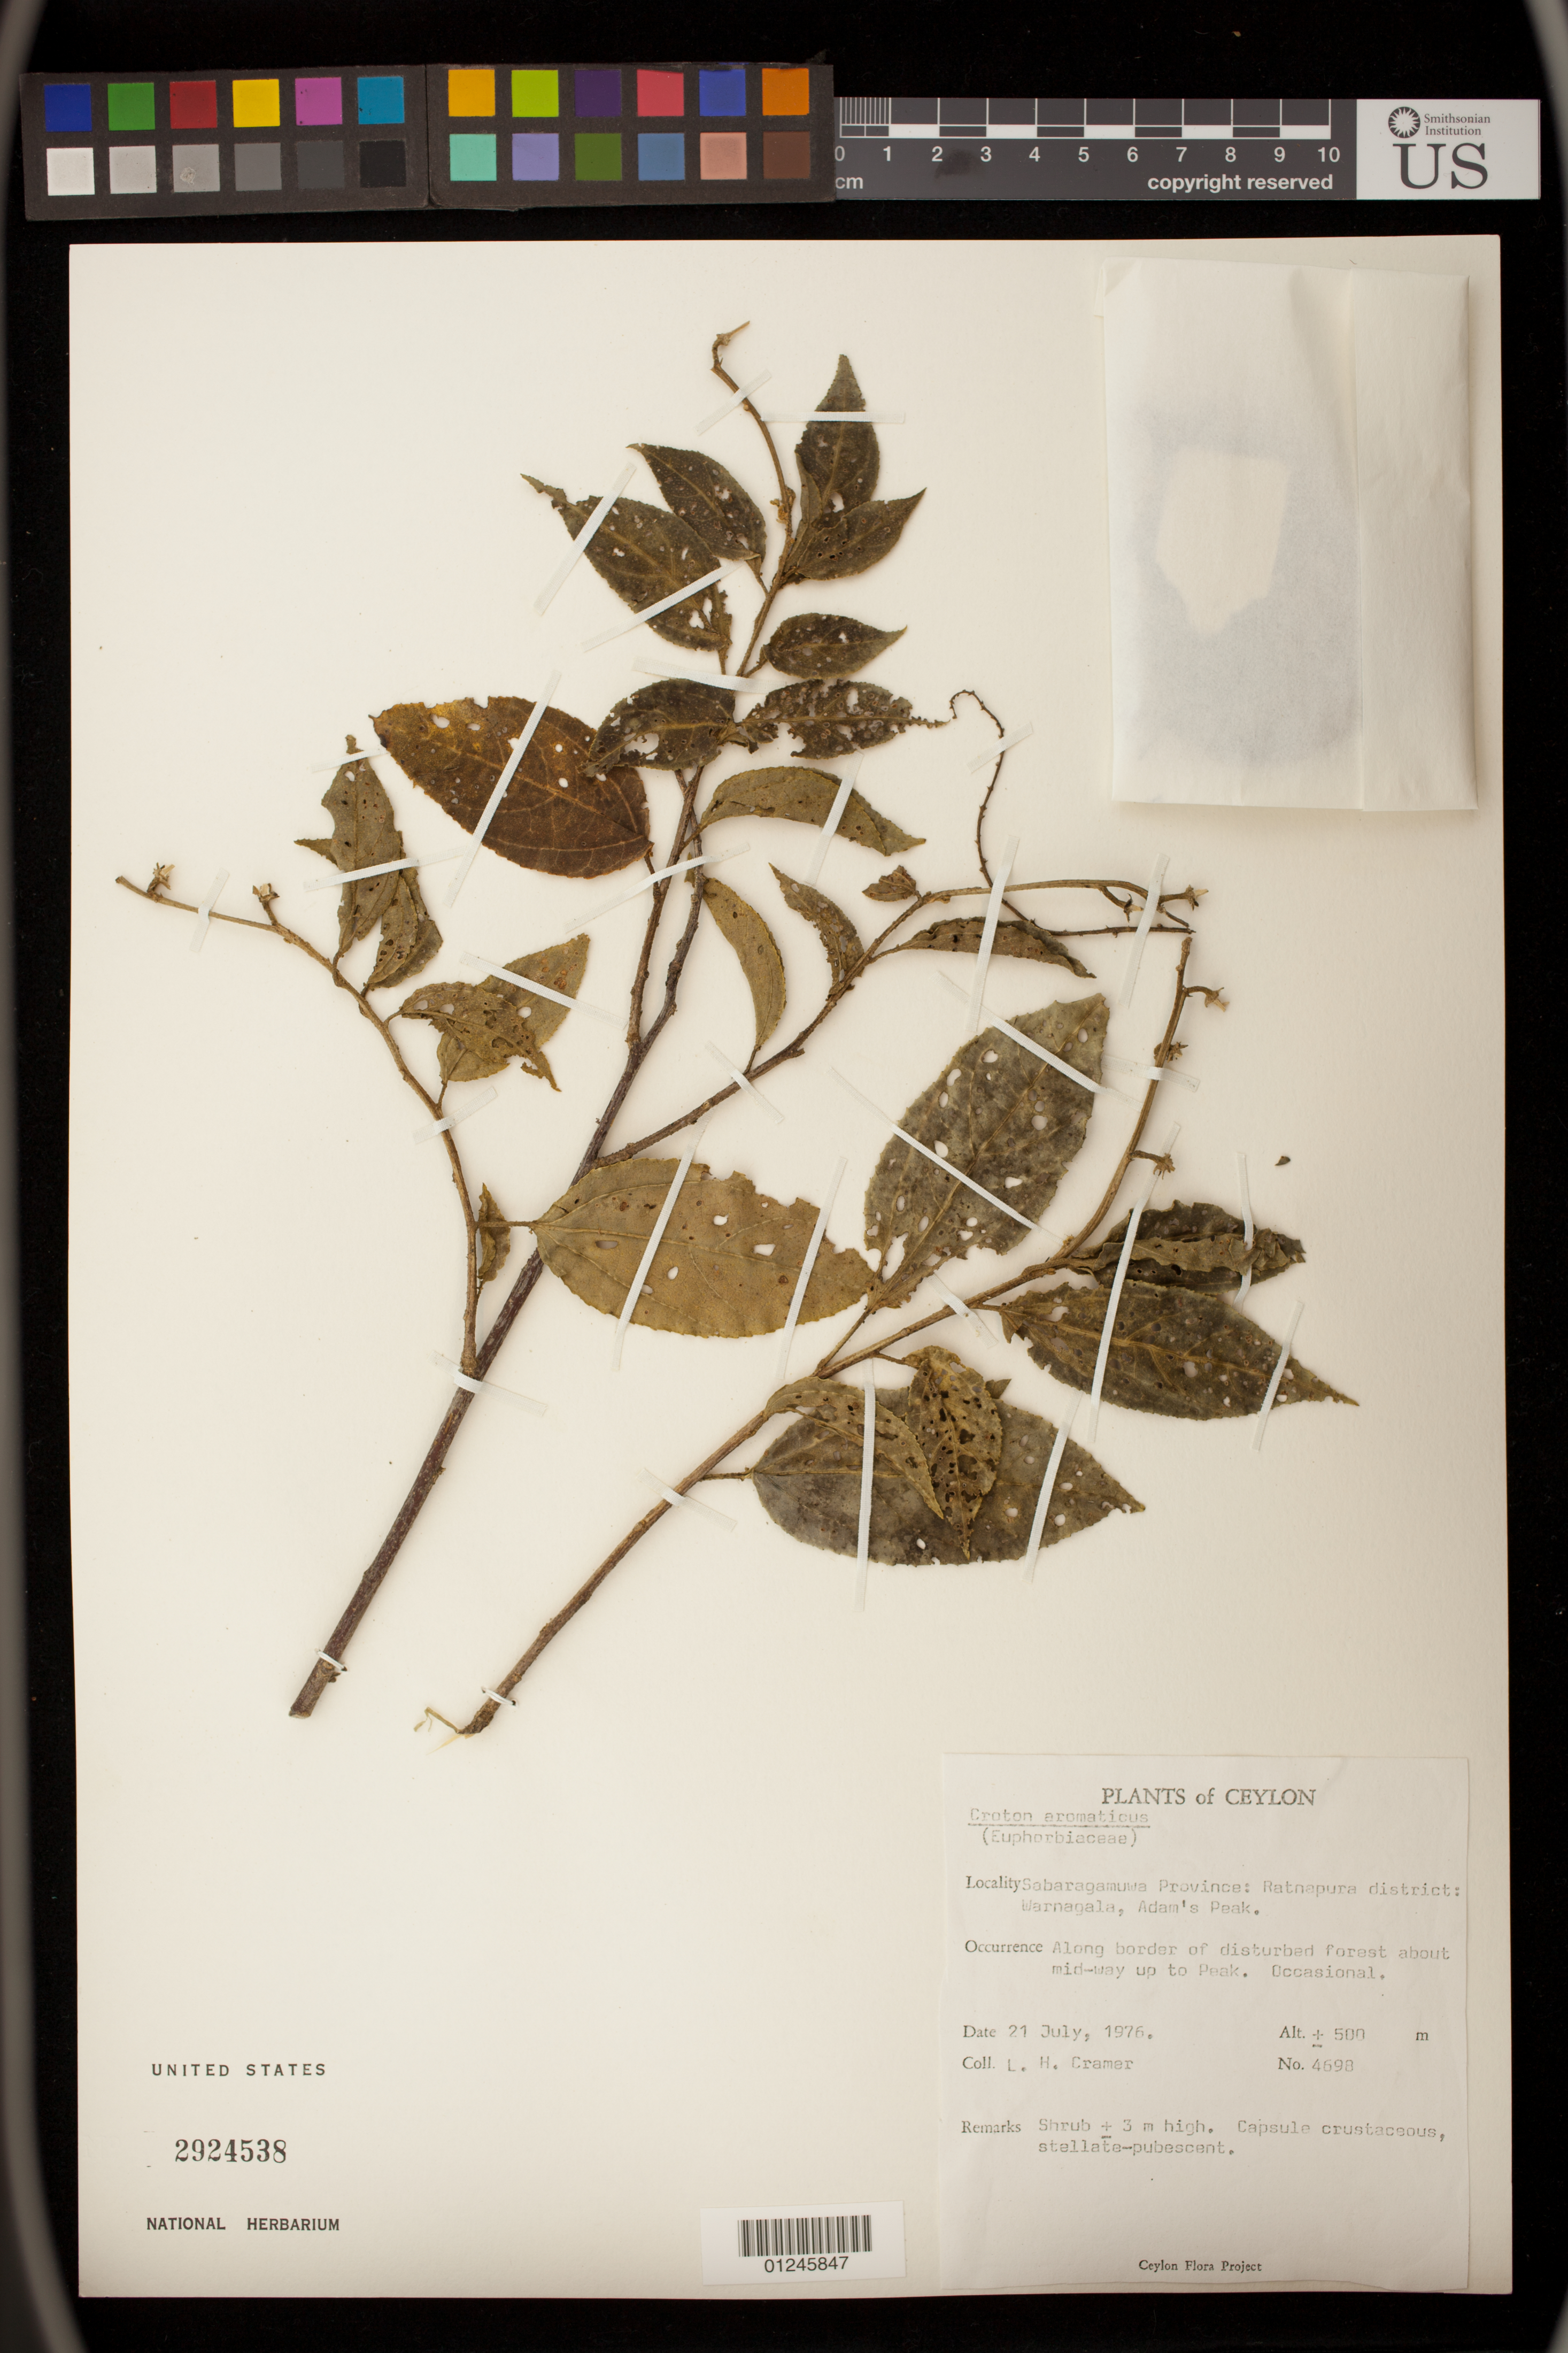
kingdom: Plantae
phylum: Tracheophyta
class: Magnoliopsida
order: Malpighiales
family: Euphorbiaceae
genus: Croton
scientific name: Croton aromaticus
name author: L.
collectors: L. H. Cramer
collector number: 4698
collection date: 1976-07-21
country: Sri Lanka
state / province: Sabaragamuwa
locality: Ratnapura district, Warnagala, Adam's Peak. Along boarder of disturbed forest about mid-way up to Peak.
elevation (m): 500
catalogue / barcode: US 2924538